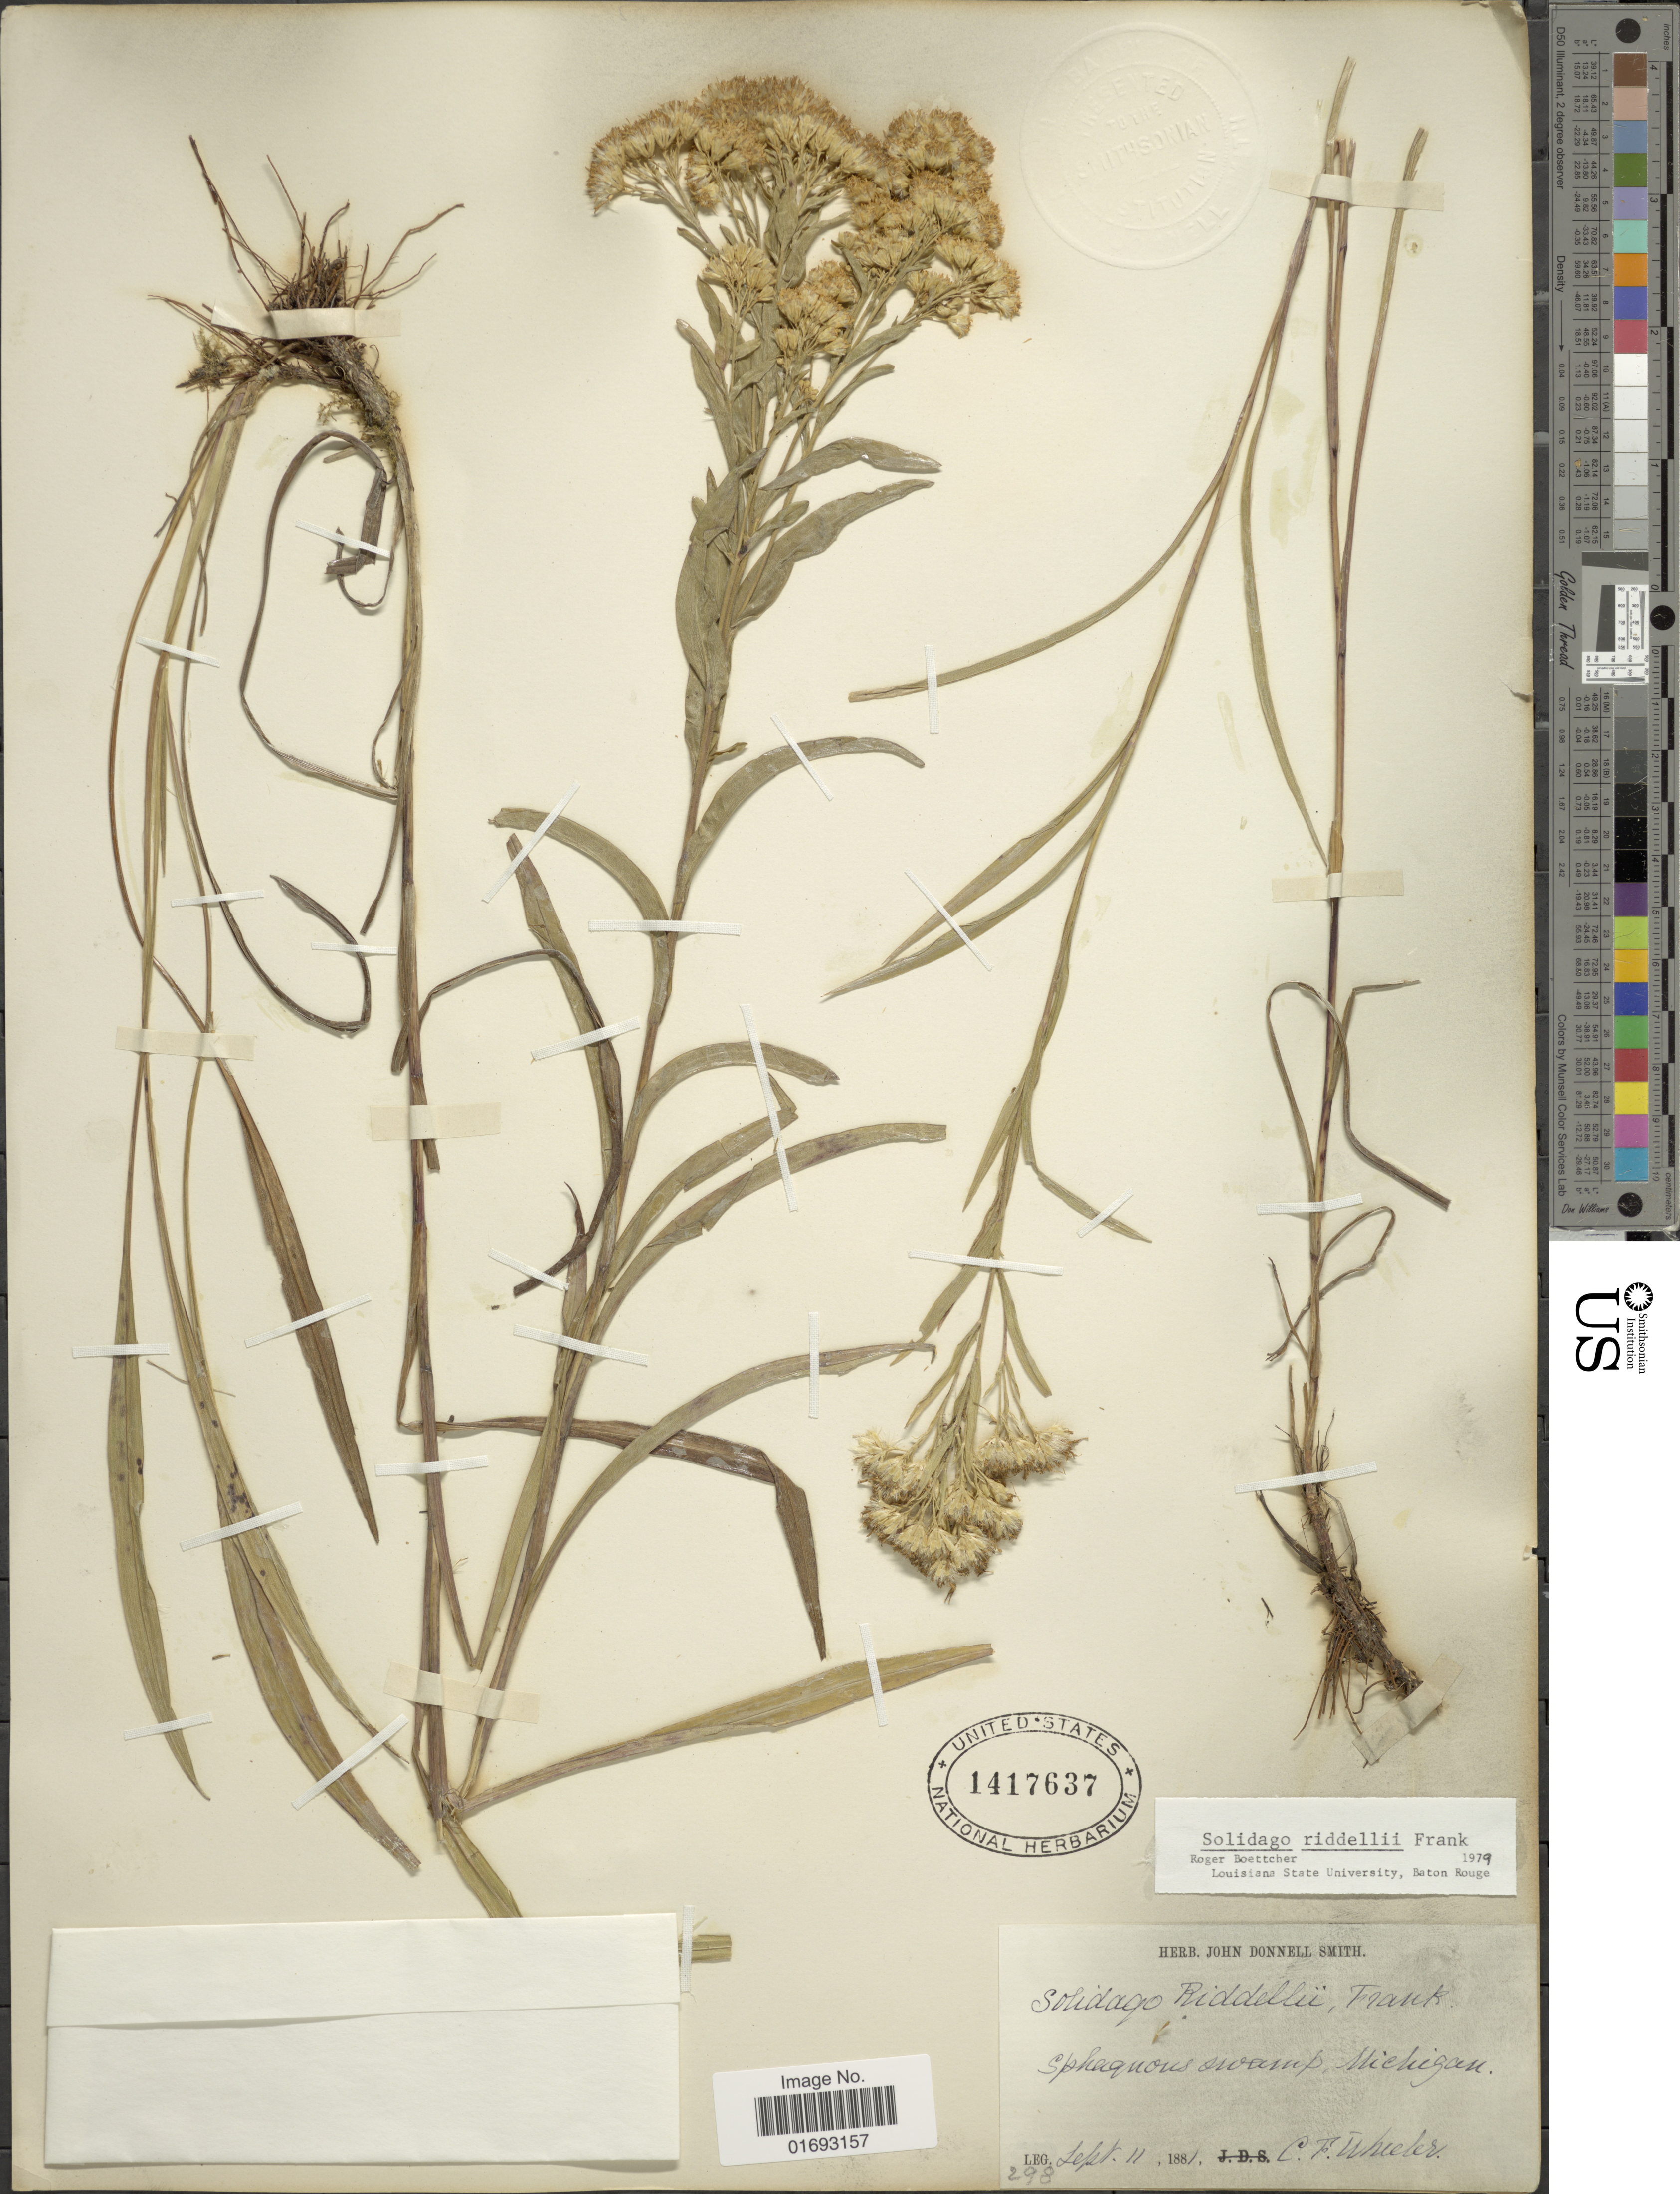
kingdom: Plantae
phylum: Tracheophyta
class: Magnoliopsida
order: Asterales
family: Asteraceae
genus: Oligoneuron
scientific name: Oligoneuron riddellii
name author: (Frank) Rydb.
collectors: C. Wheeler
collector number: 298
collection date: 1881-09-11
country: United States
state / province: Michigan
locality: Sphaquous swamp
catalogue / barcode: US 1417637